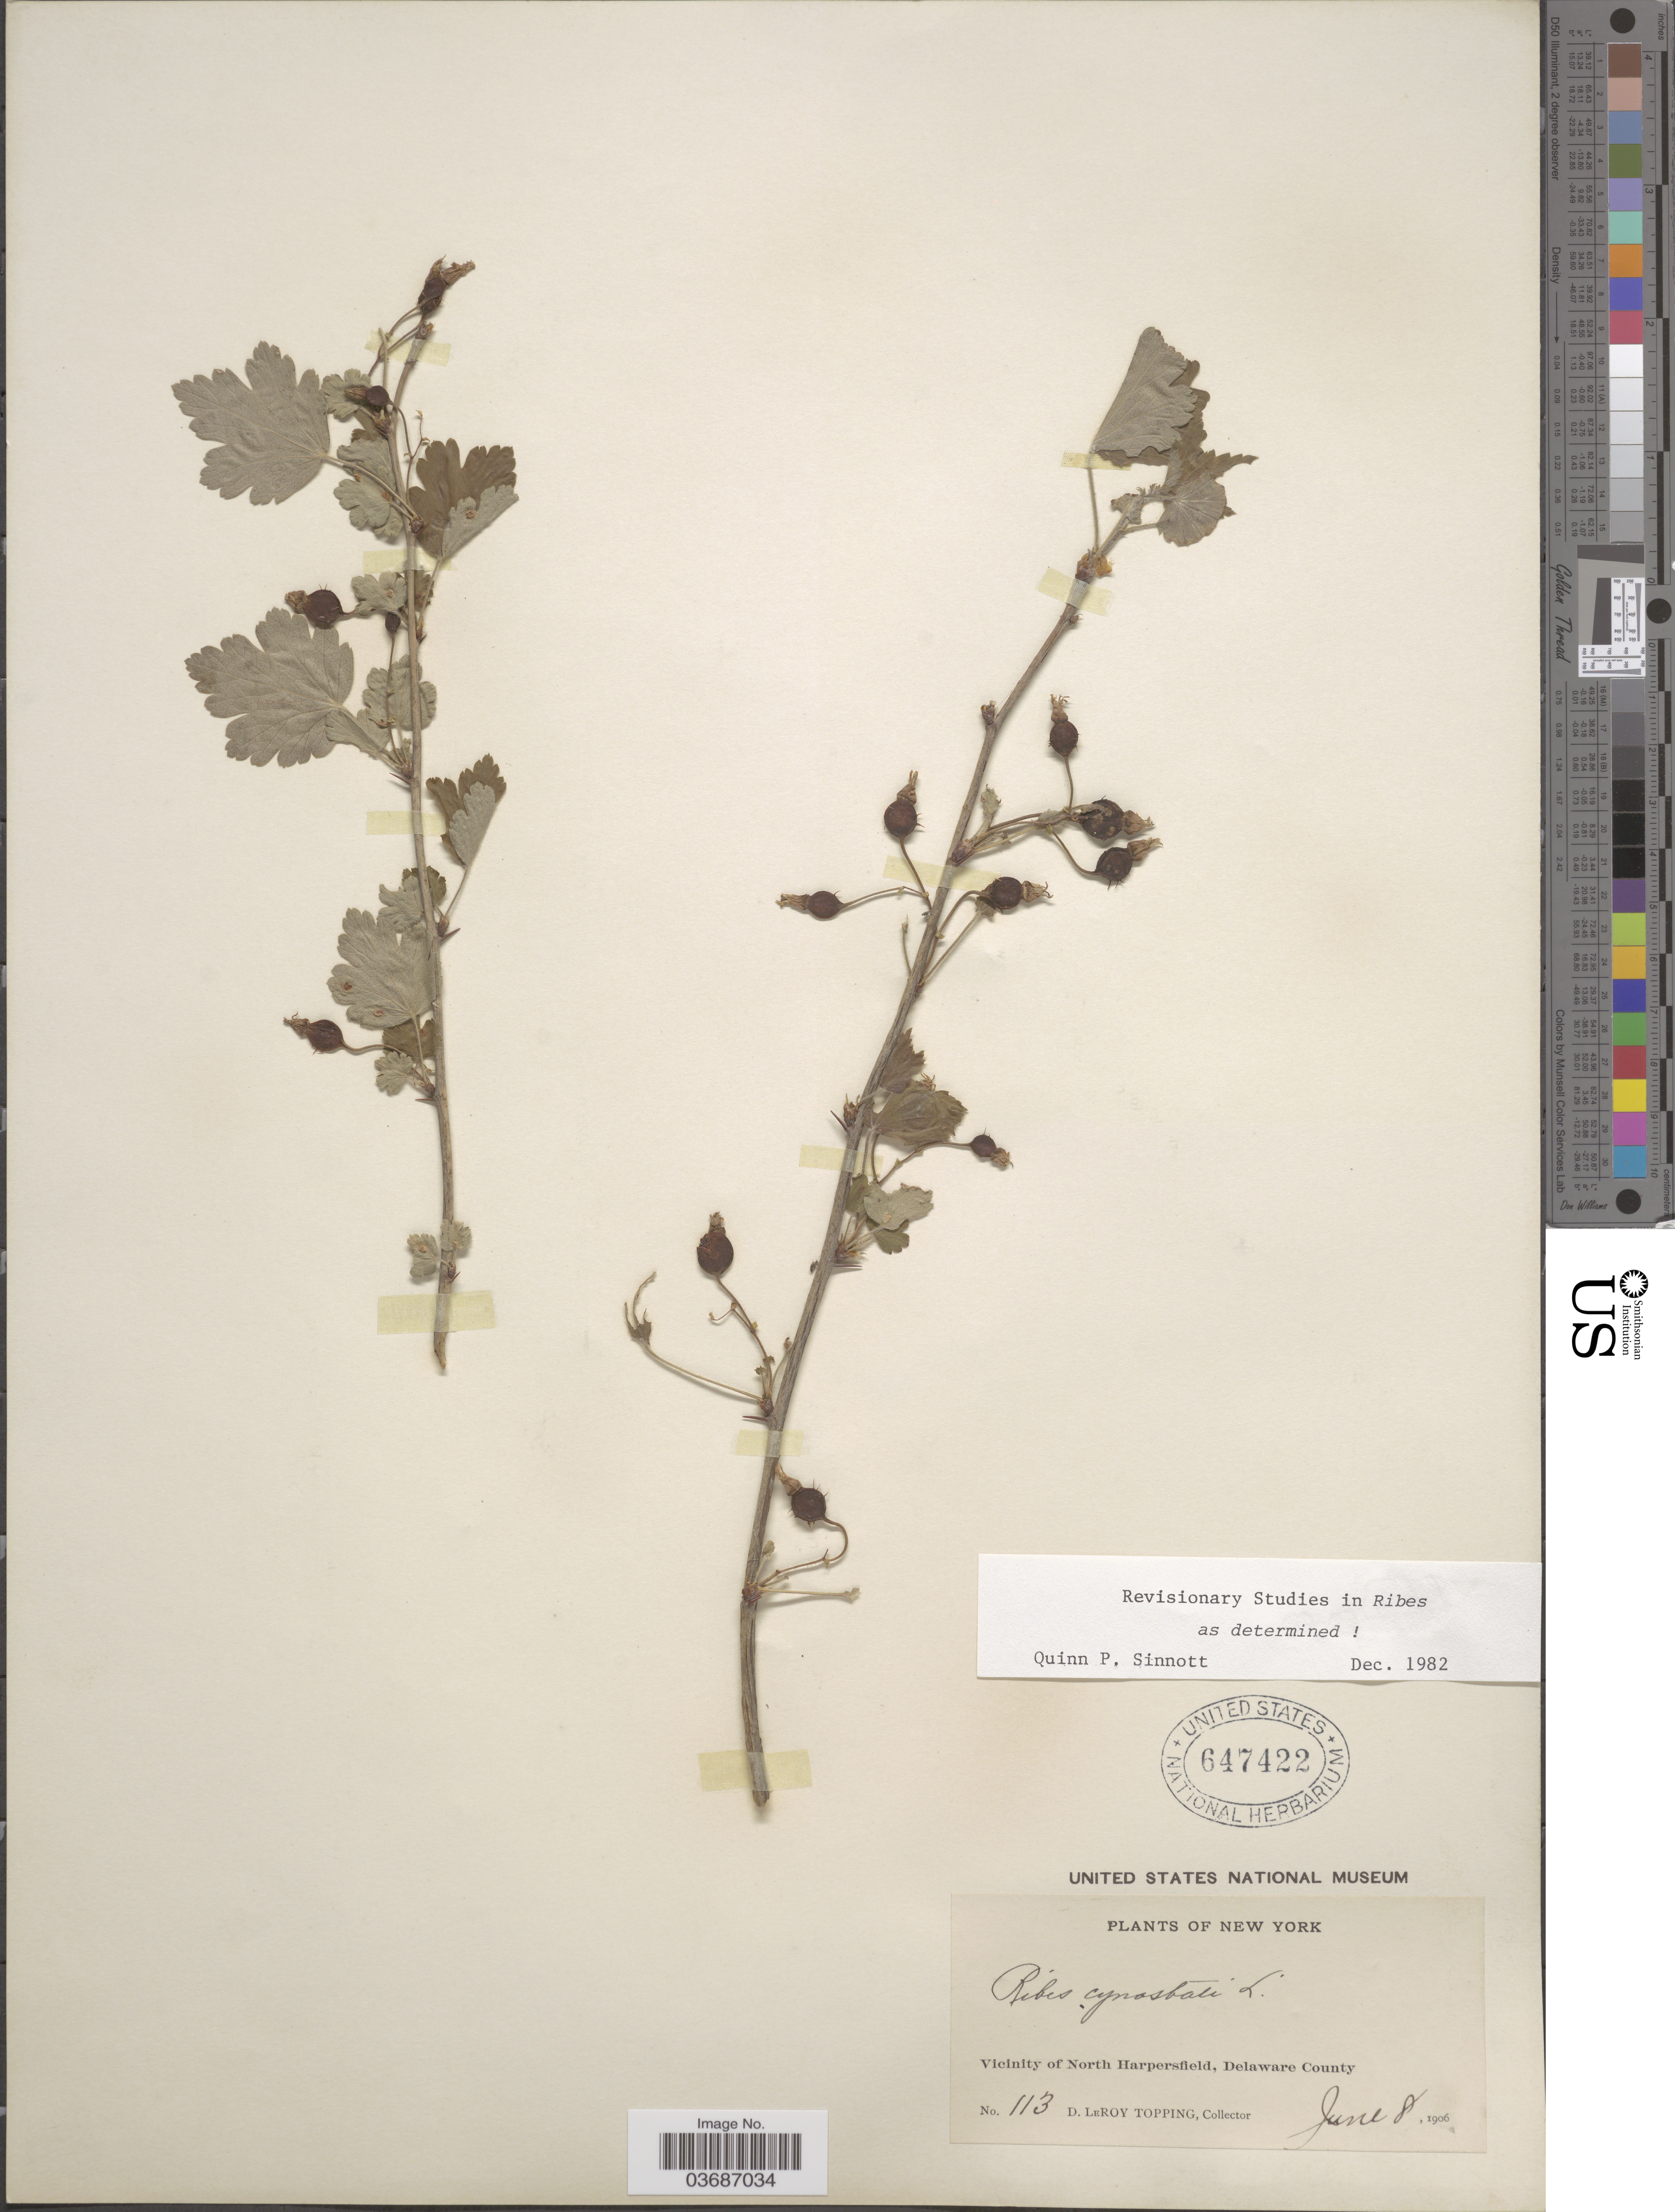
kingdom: Plantae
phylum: Tracheophyta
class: Magnoliopsida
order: Saxifragales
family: Grossulariaceae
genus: Ribes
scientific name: Ribes cynosbati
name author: L.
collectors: D. L. Topping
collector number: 113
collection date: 1906-06-08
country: United States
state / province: New York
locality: Vicinity of North Harpersfield, Delaware County.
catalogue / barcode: US 647422